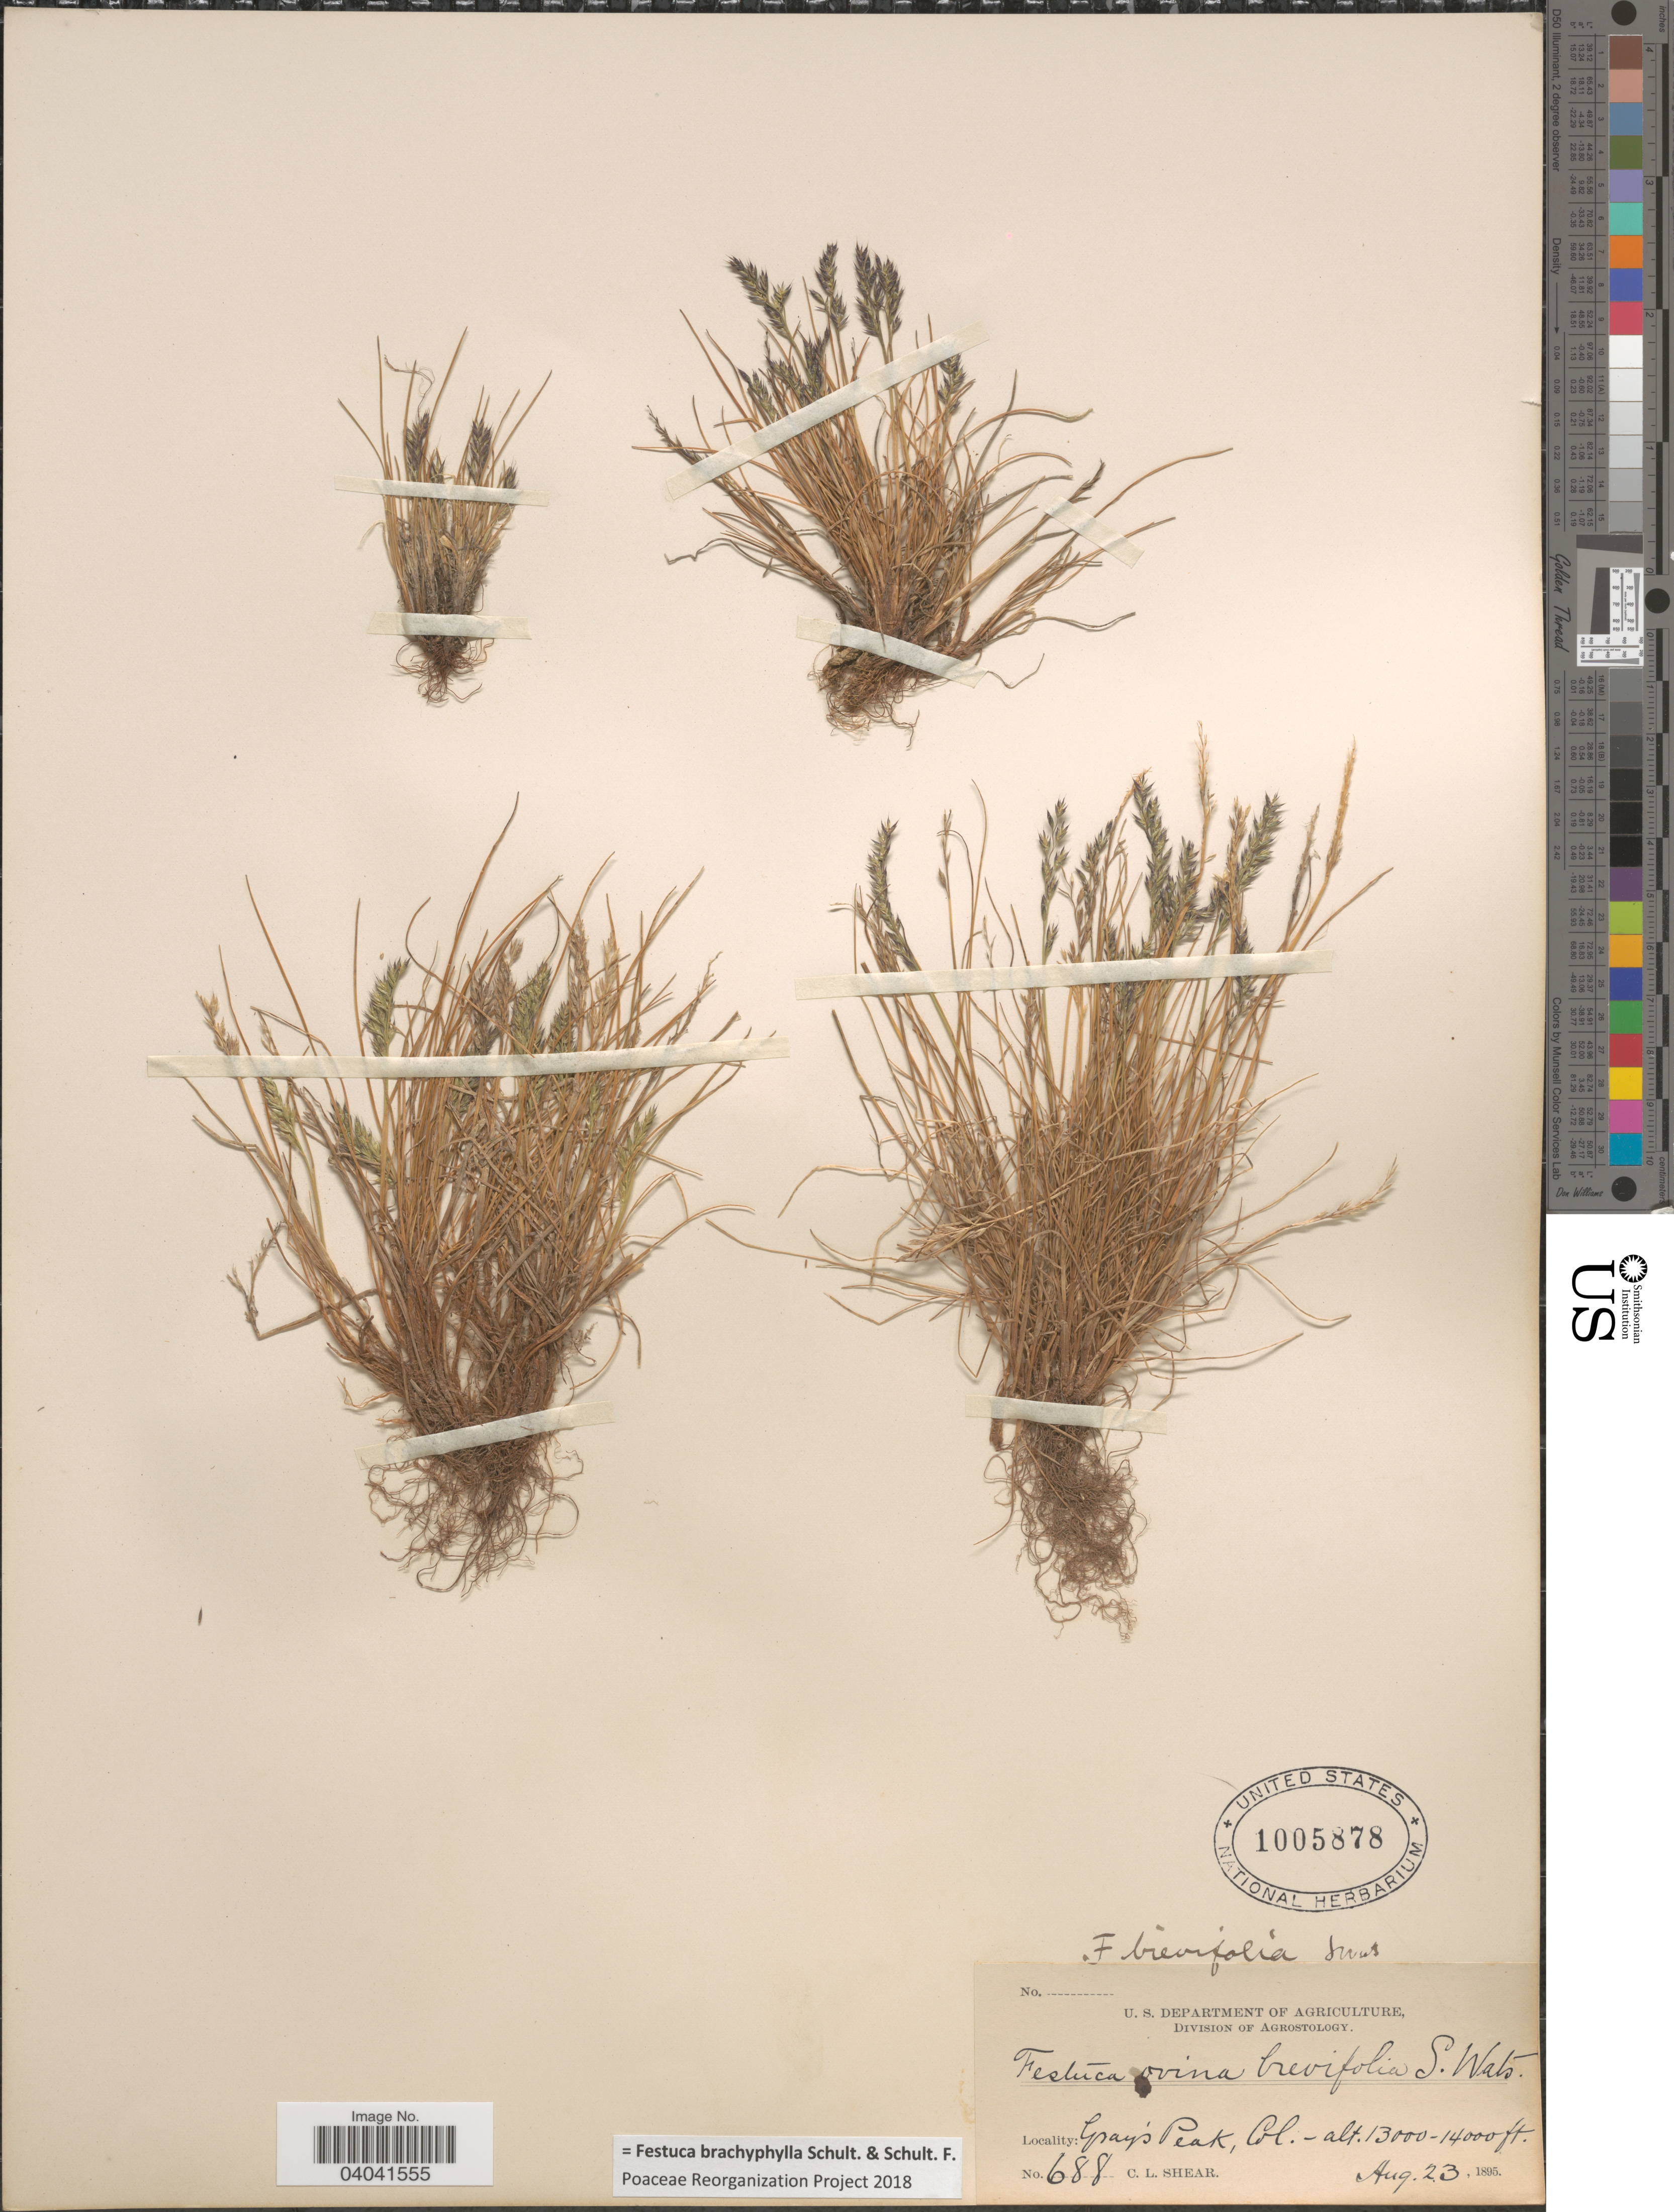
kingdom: Plantae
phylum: Tracheophyta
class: Liliopsida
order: Poales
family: Poaceae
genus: Festuca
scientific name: Festuca brachyphylla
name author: Schult. & Schult. f.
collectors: C. L. Shear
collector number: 688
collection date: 1895-08-23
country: United States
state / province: Colorado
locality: Gray's Peak.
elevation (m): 3962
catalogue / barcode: US 1005878